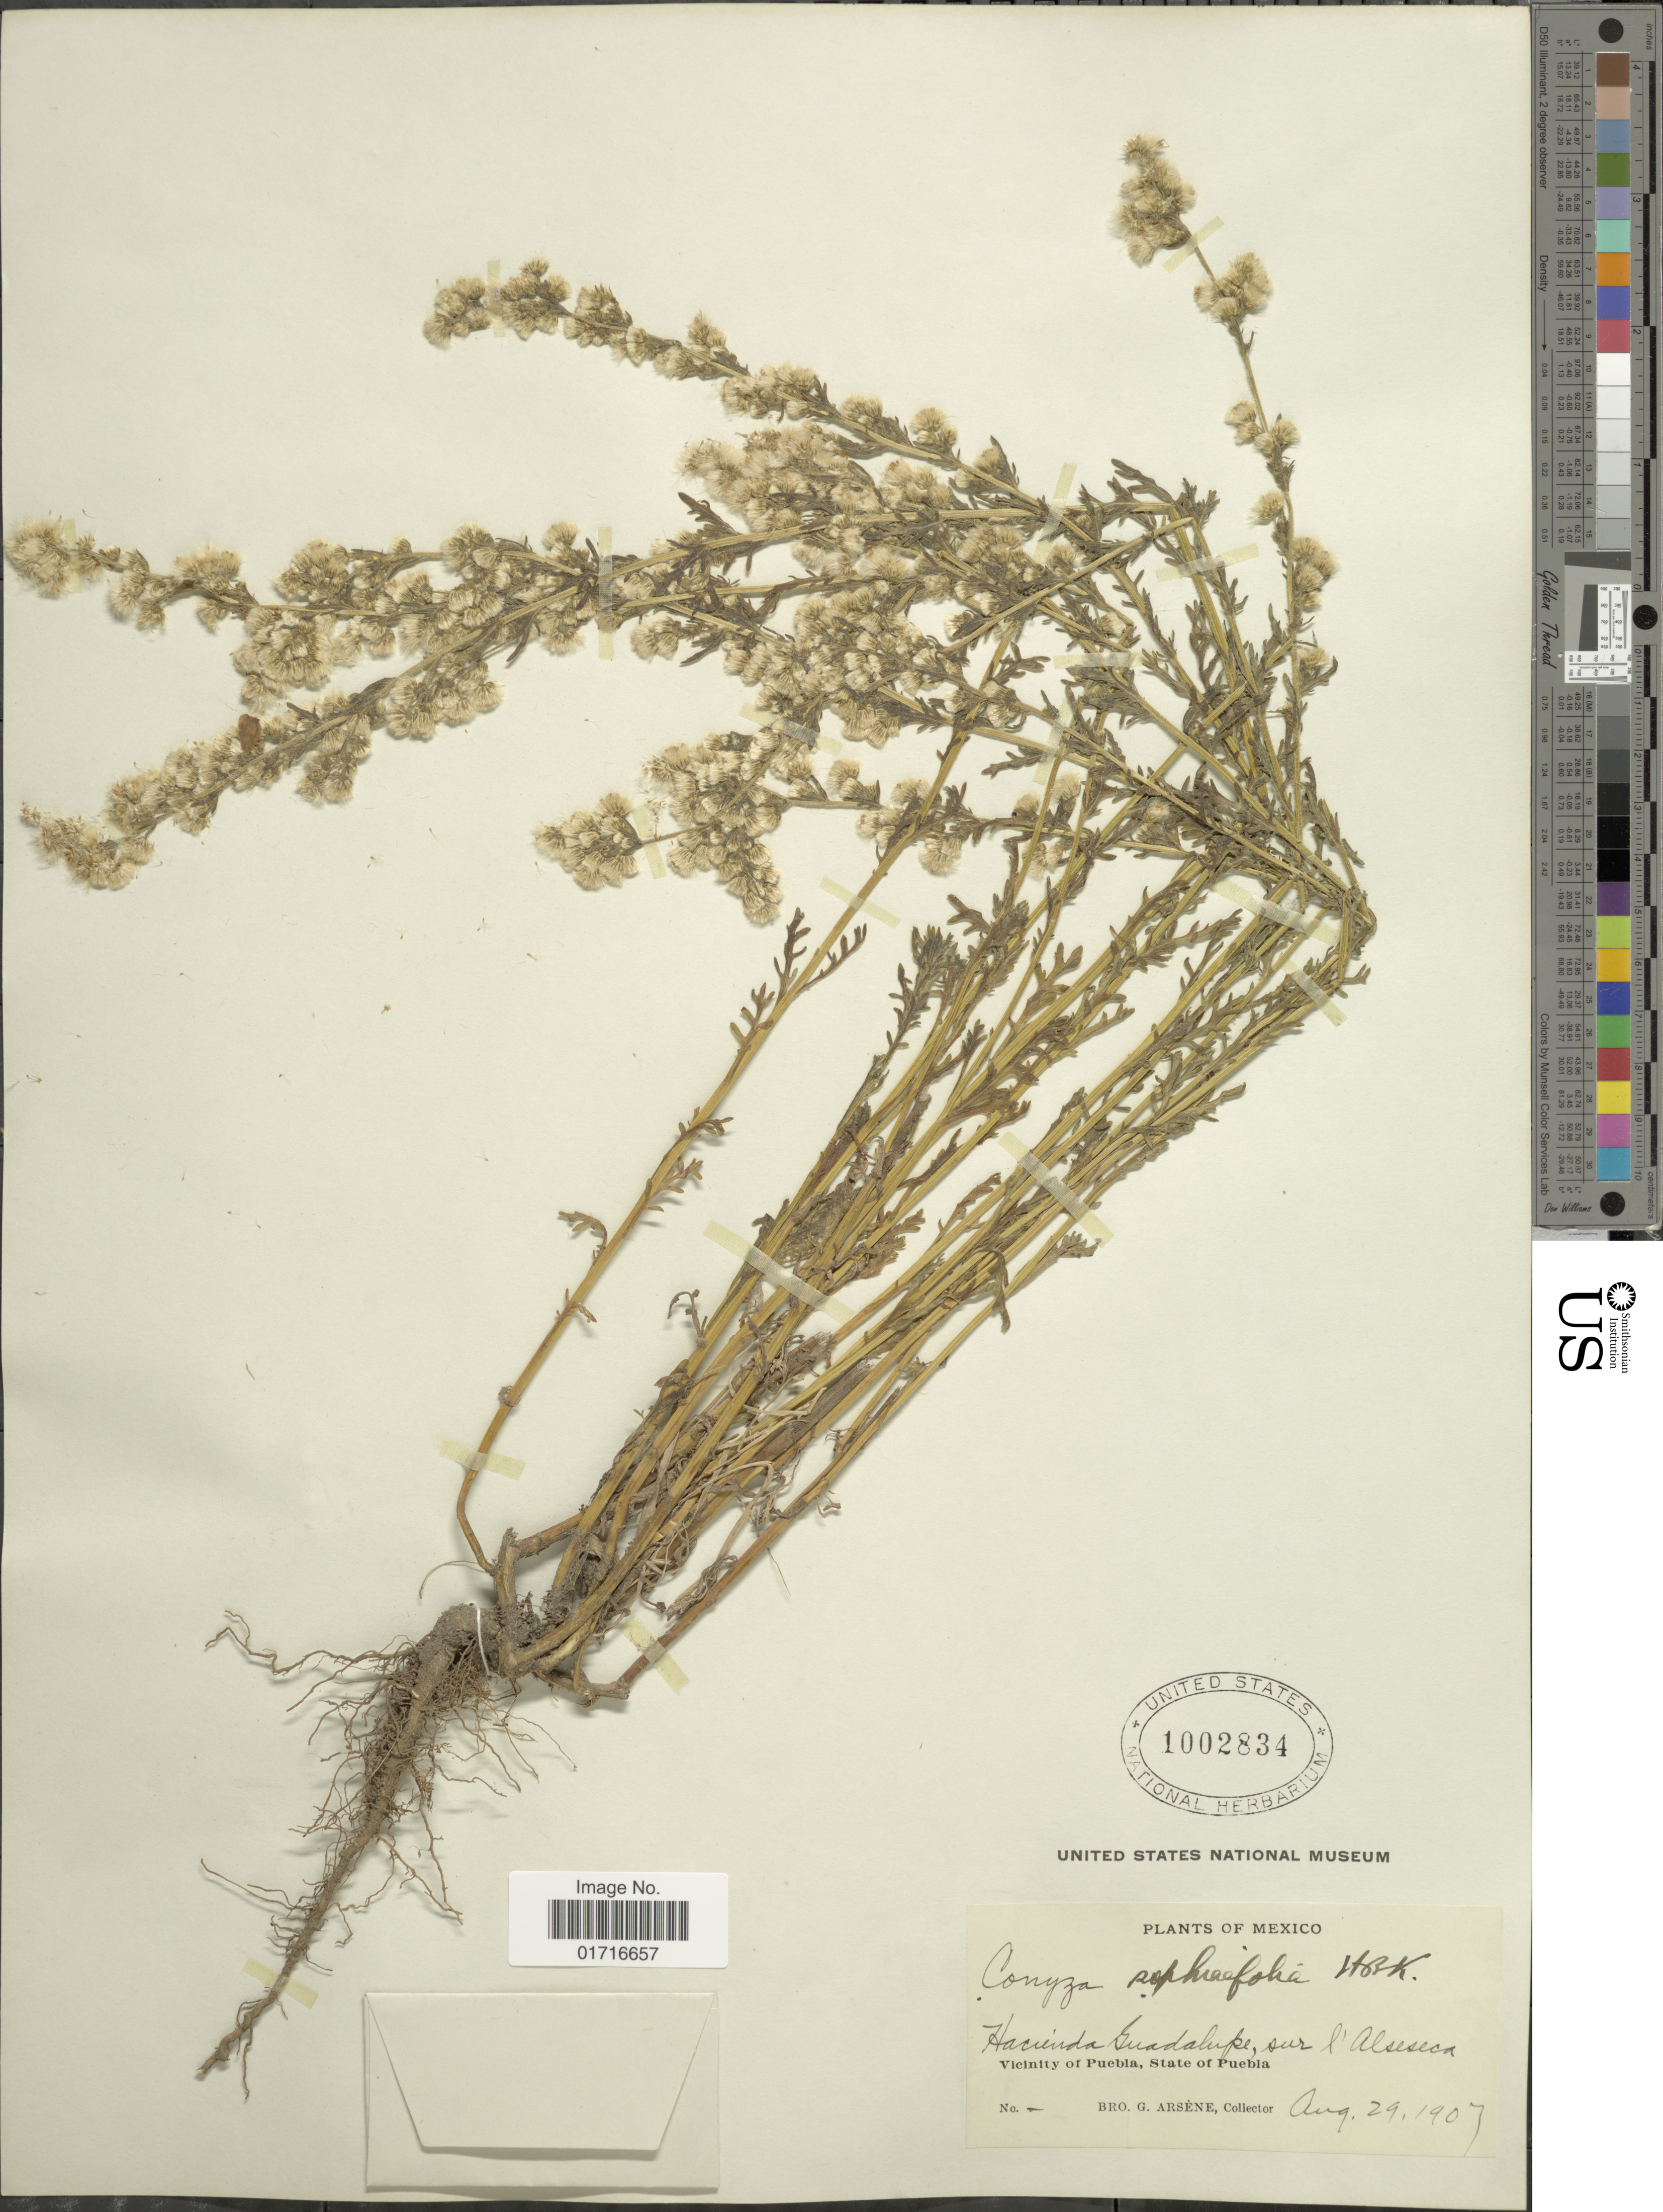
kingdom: Plantae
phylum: Tracheophyta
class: Magnoliopsida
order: Asterales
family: Asteraceae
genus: Conyza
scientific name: Conyza sophiaefolia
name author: Kunth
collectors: Bro. G. Arsène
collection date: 1907-08-29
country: Mexico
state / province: Puebla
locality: Hacienda Guadalupe, sur l'Alseseca, Vicinity of Puebla, State of Puebla.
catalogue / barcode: US 1002834